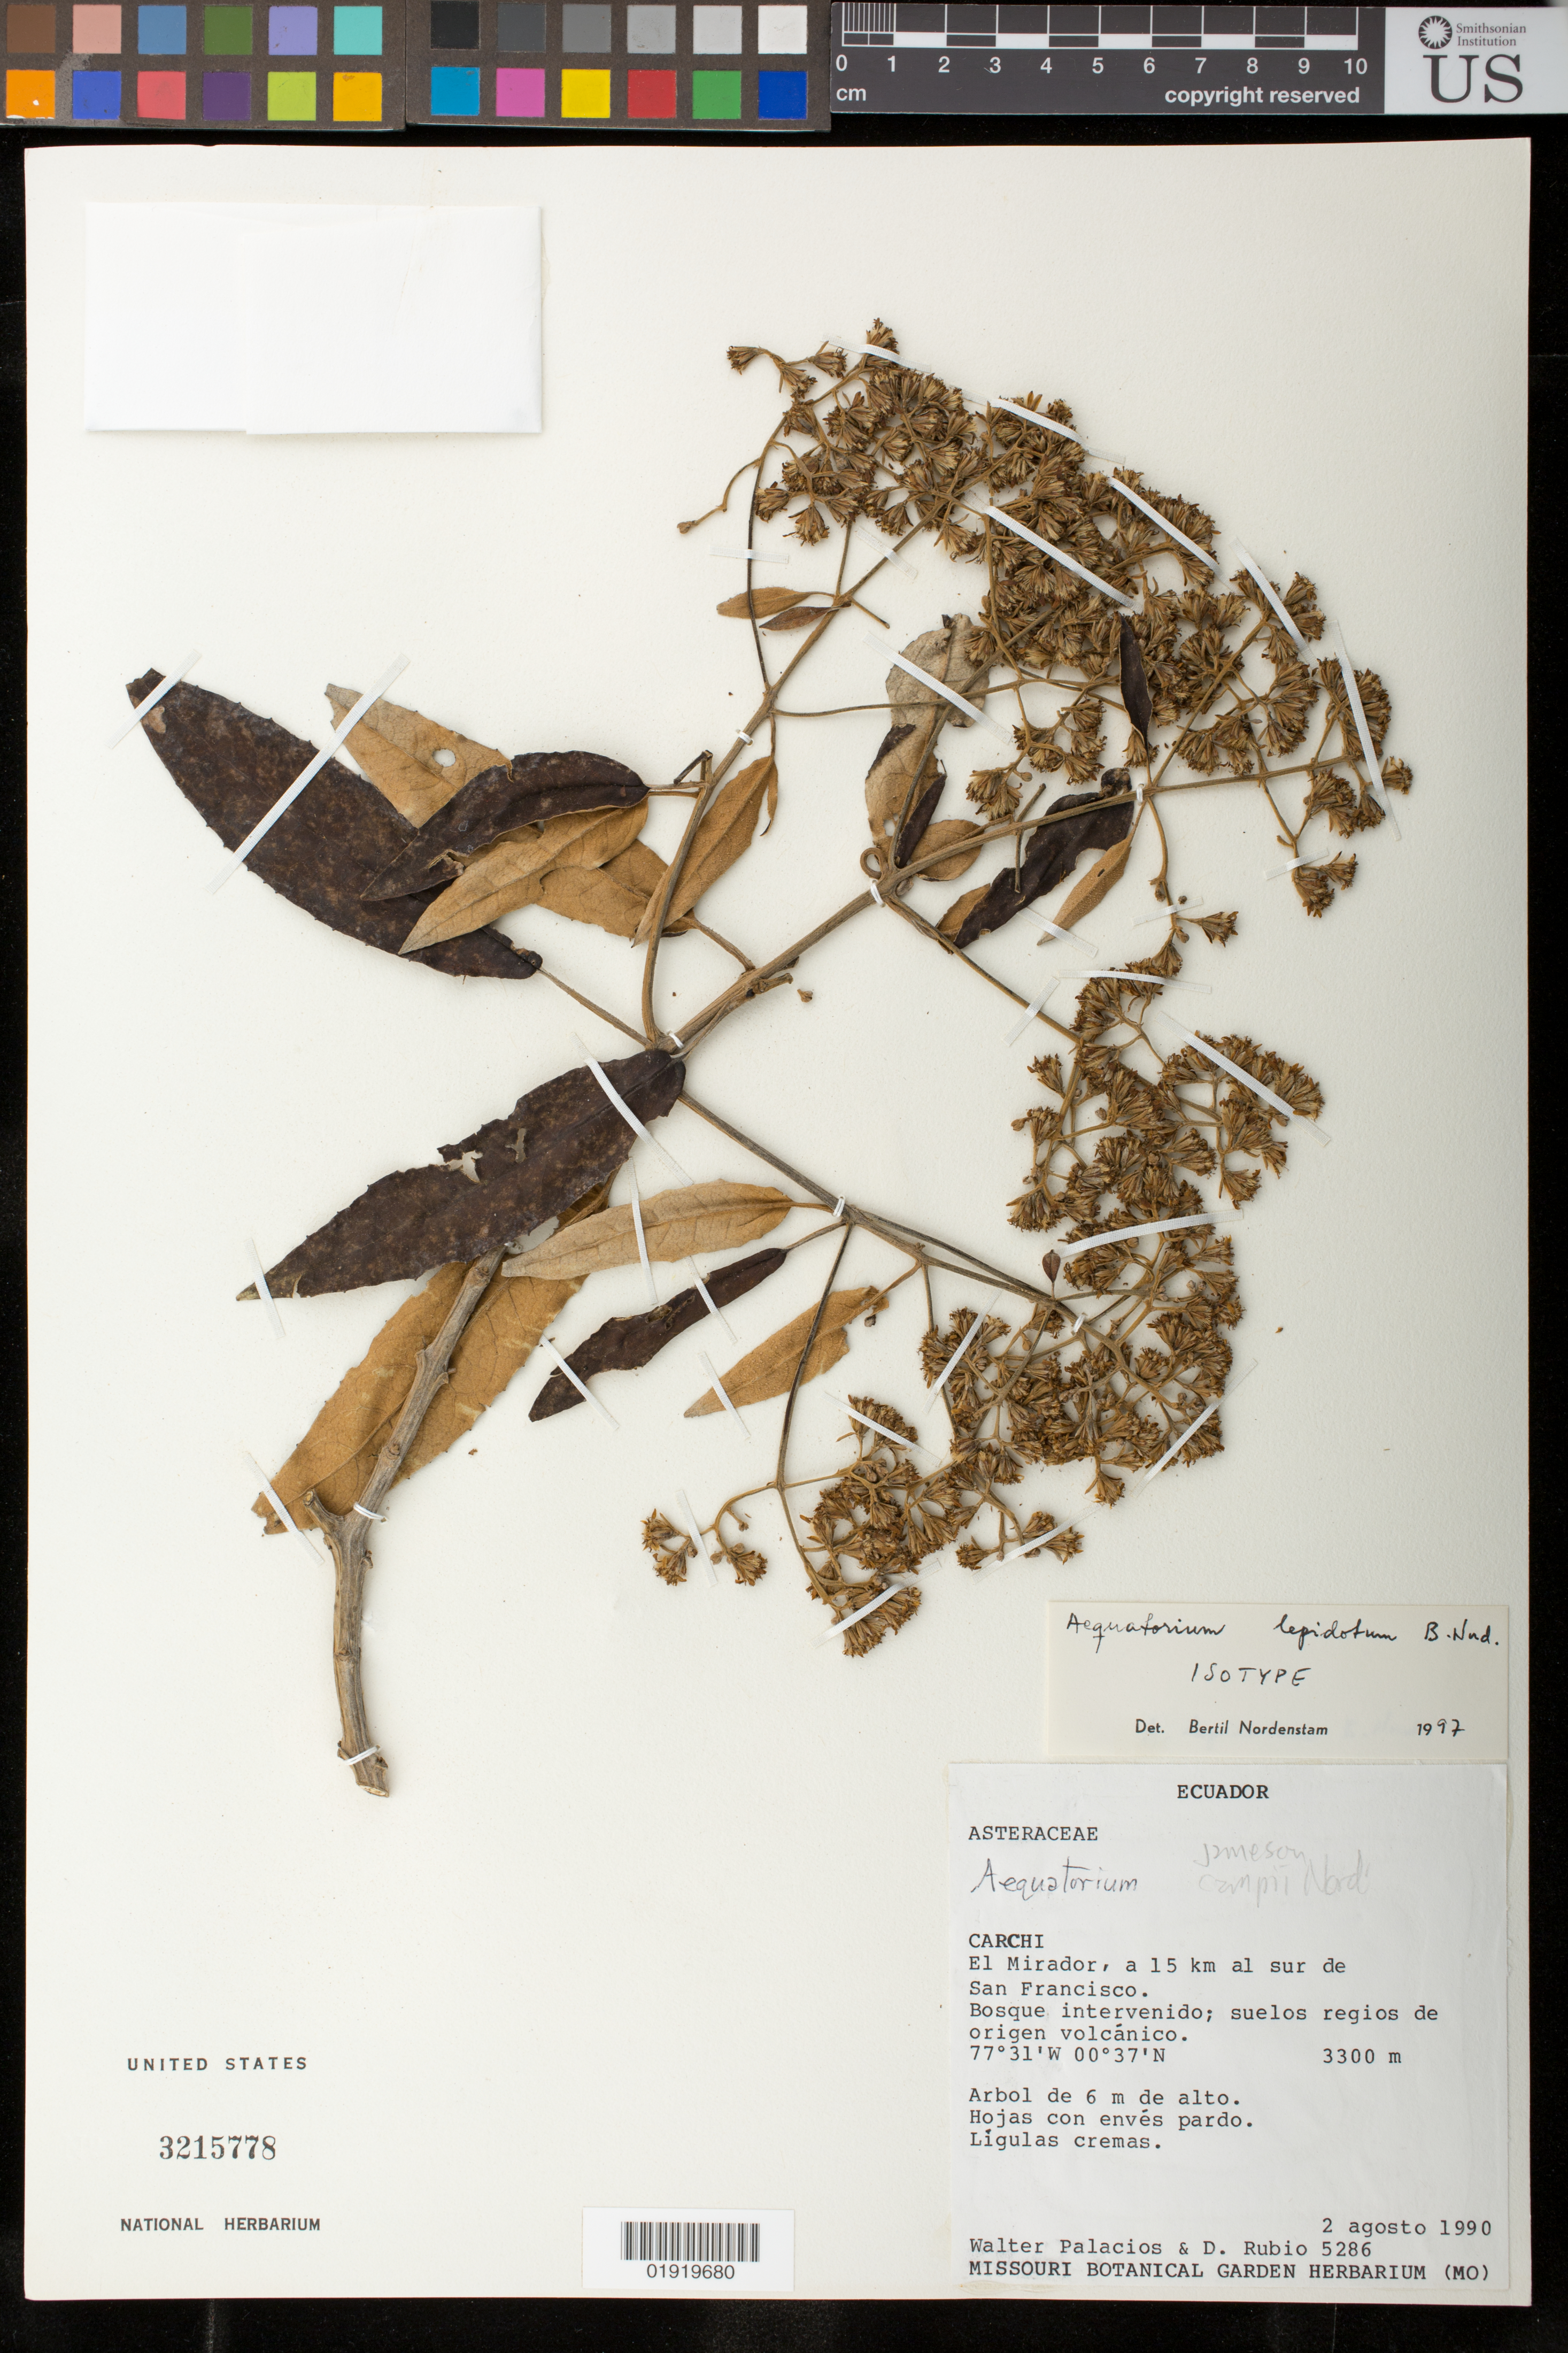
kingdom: Plantae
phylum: Tracheophyta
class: Magnoliopsida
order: Asterales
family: Asteraceae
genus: Aequatorium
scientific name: Aequatorium lepidotum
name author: B. Nord.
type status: Isotype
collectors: W. Palacios & D. Rubio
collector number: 5286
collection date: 1990-08-02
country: Ecuador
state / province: Carchi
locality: Carchi, El Mirador, a 15 km al sur de San Francisco, Bosque intervenido; suelos regios de origen volcanico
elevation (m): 3300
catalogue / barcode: US 3215778